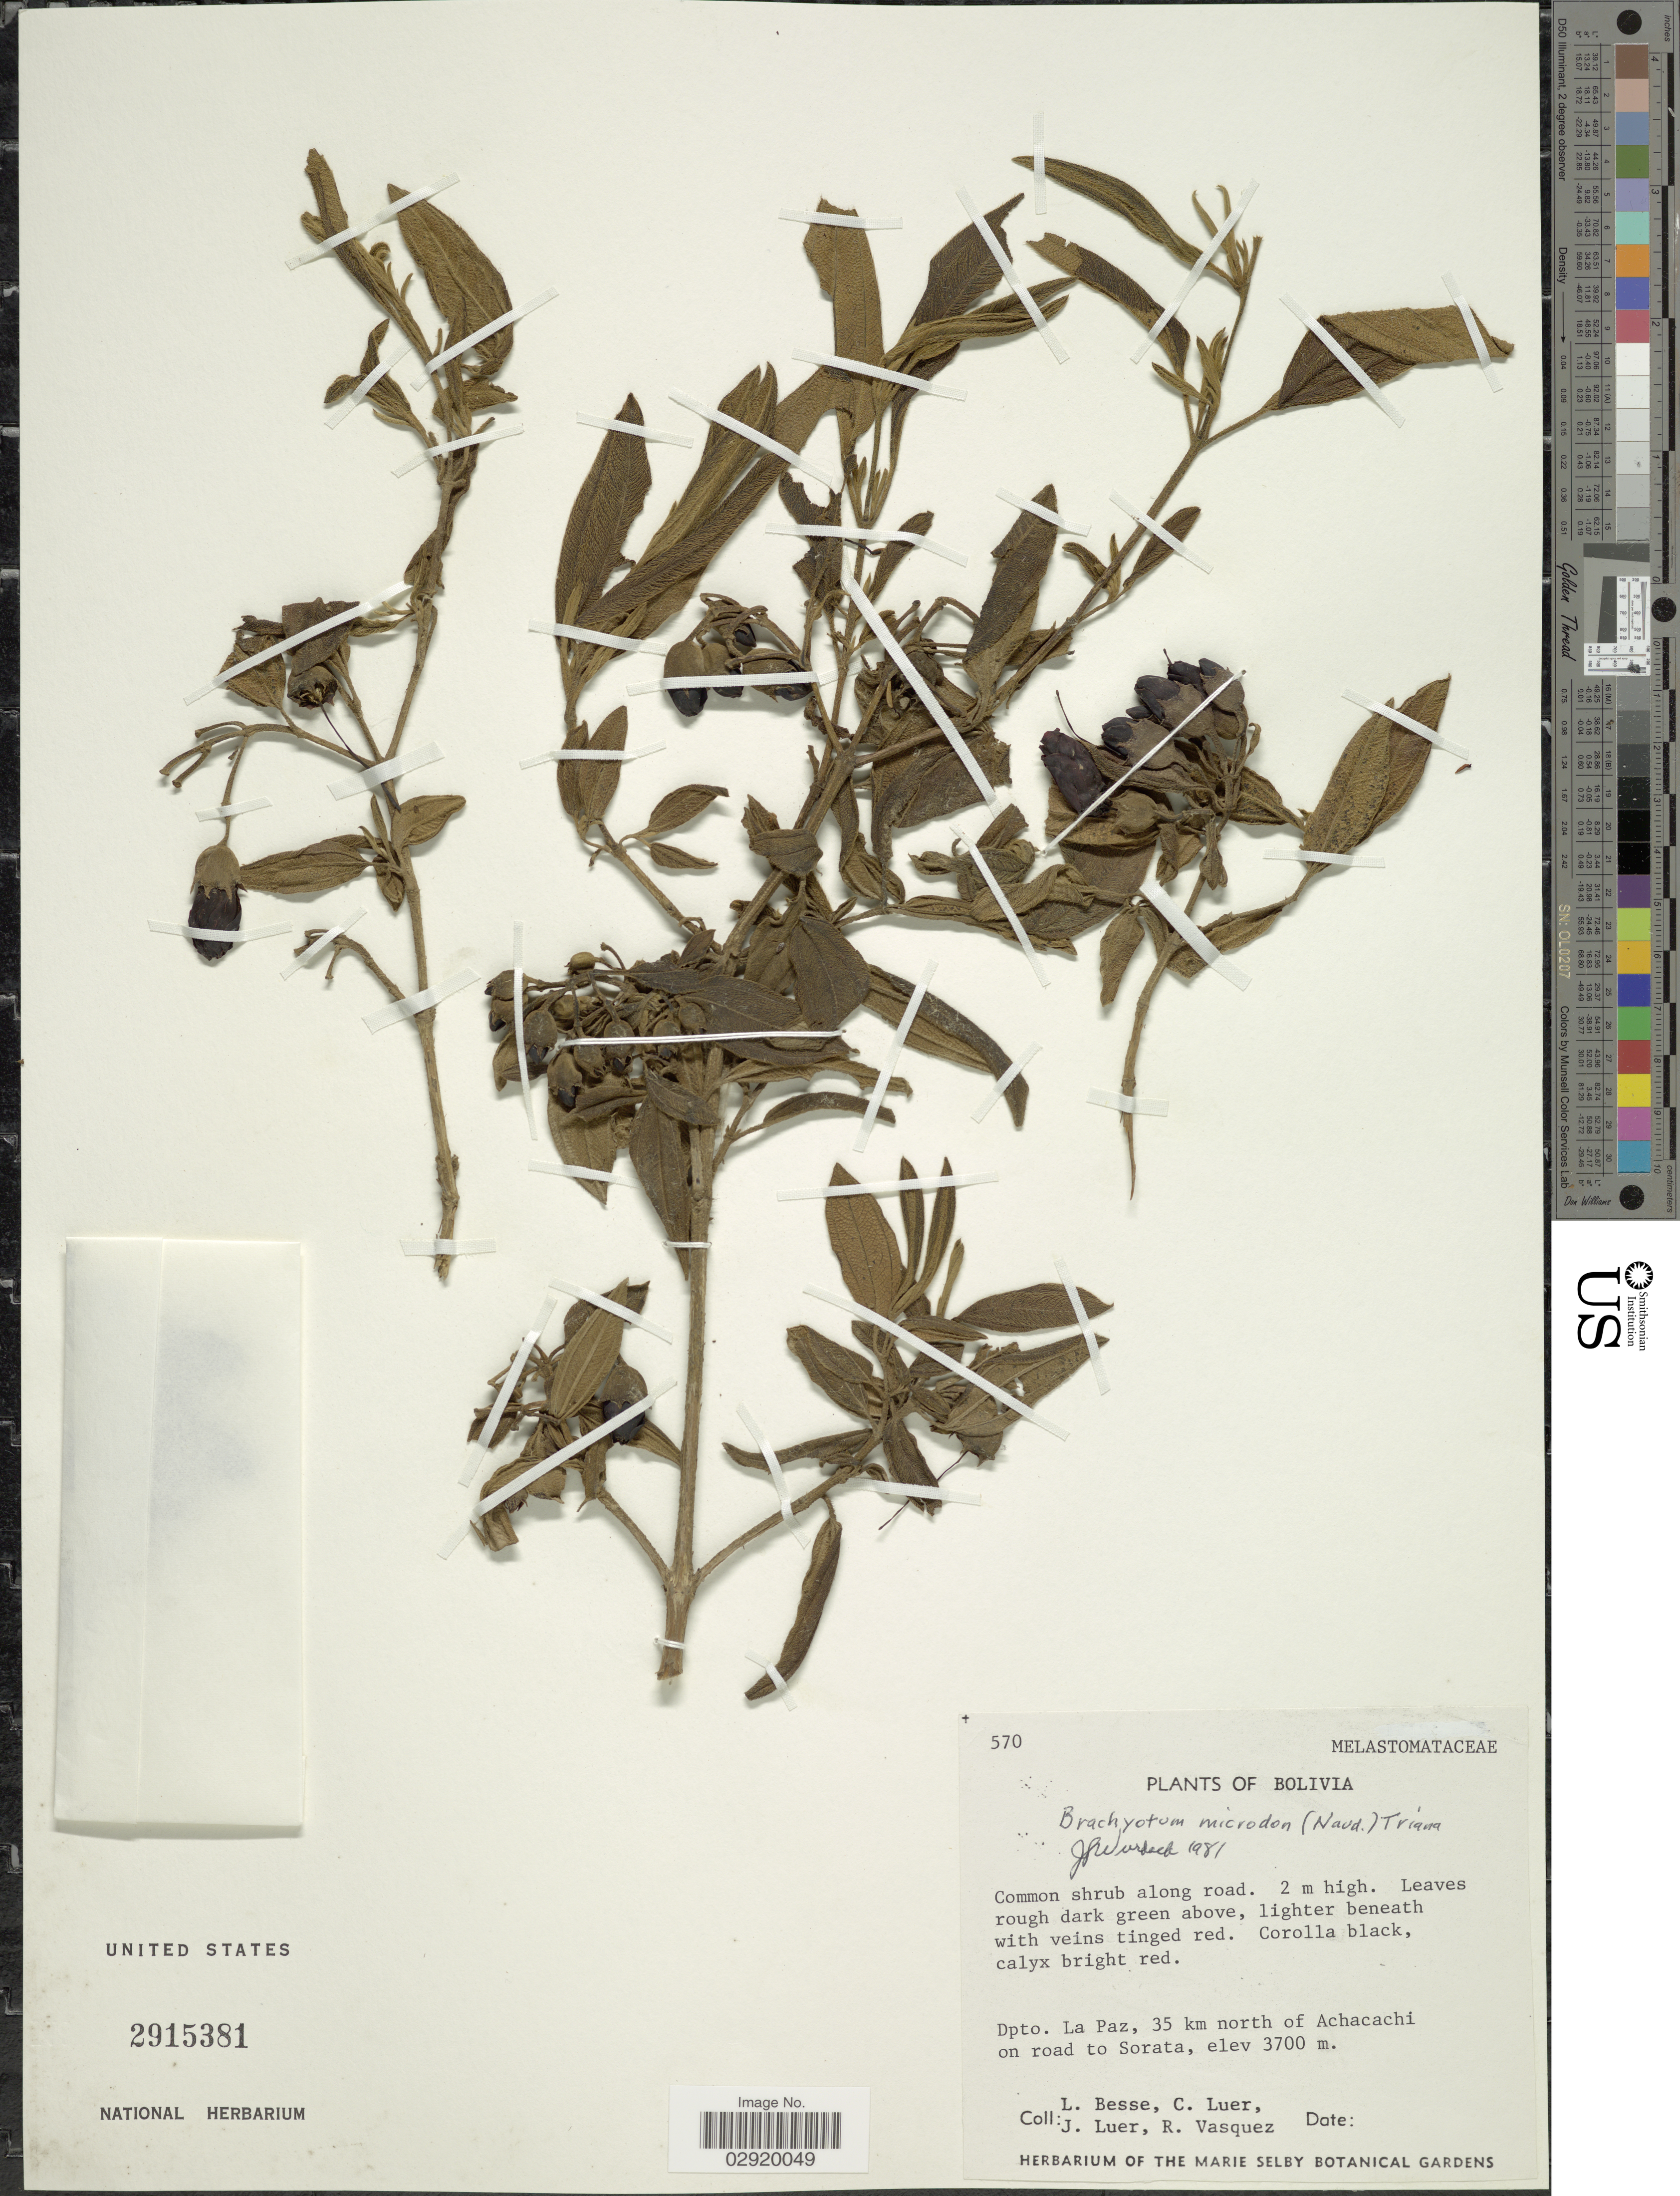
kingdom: Plantae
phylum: Tracheophyta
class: Magnoliopsida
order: Myrtales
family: Melastomataceae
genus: Brachyotum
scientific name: Brachyotum microdon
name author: (Naudin) Triana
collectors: L. Besse, C. Luer, J. P. Luer & R. Vasquez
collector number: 570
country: Bolivia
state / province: La Paz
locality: Dpto. La Paz, 35 km north of Achacachi on road to Sorata.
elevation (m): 3700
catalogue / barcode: US 2915381